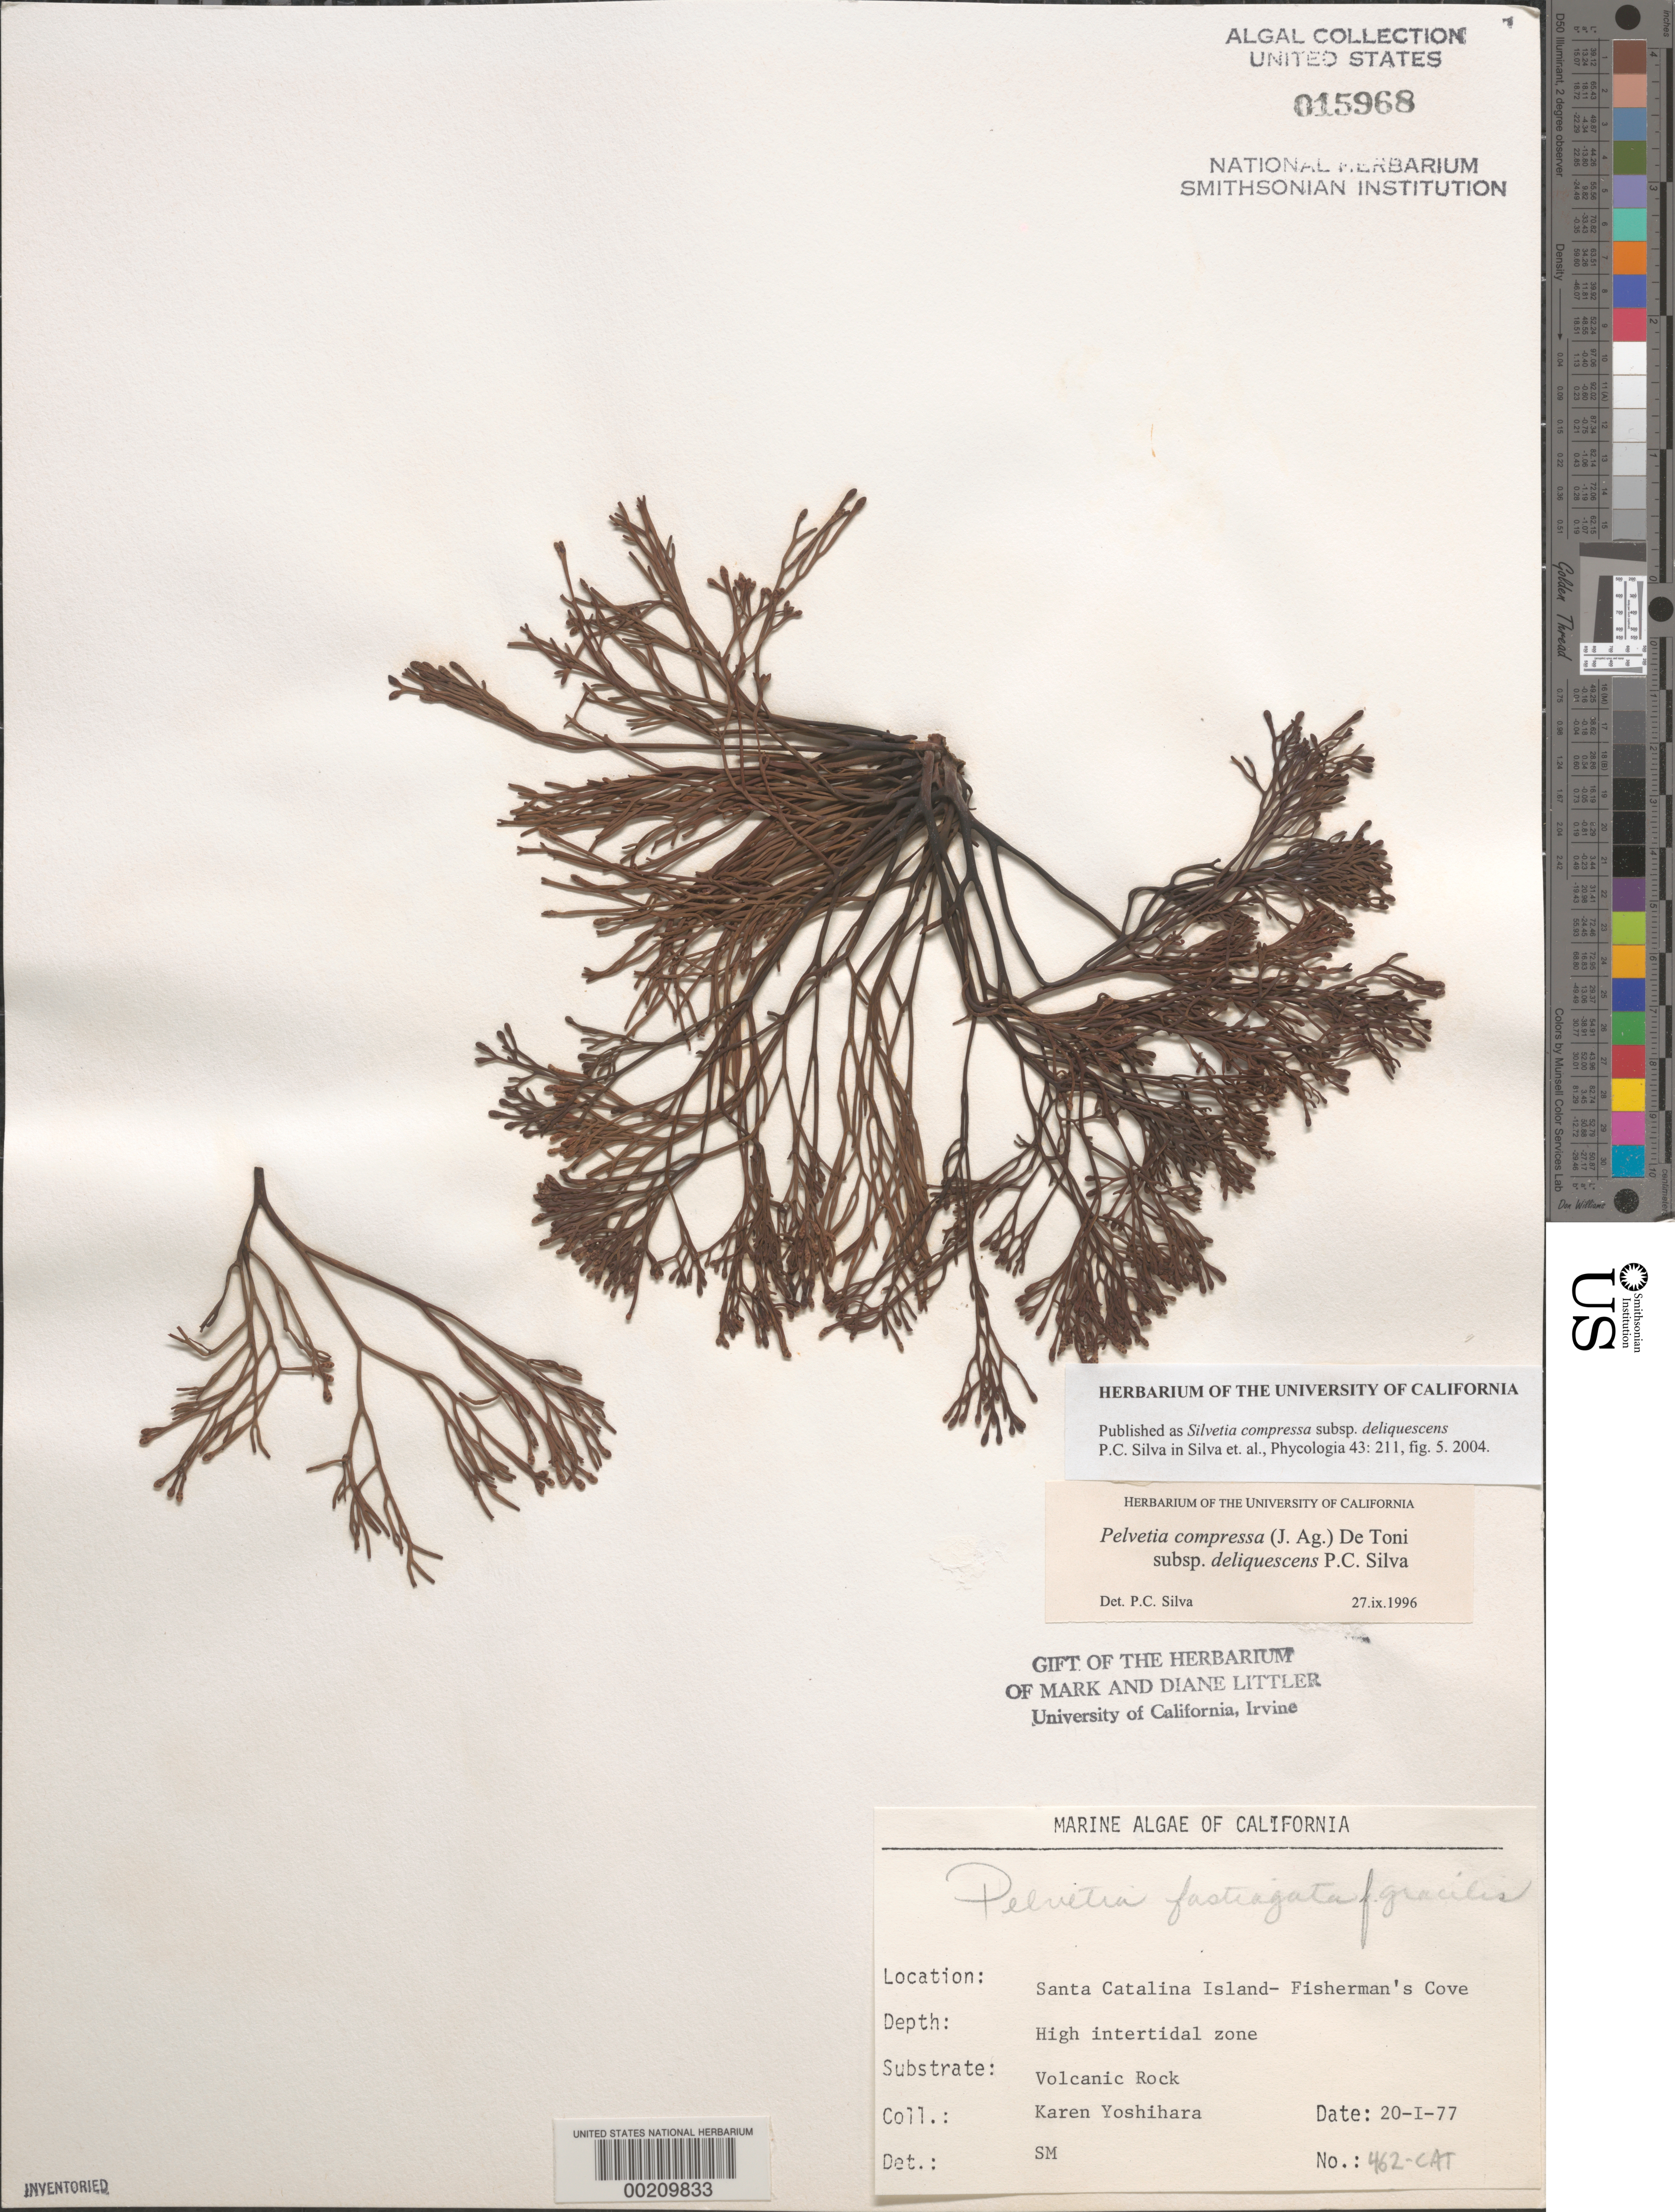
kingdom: Chromista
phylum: Ochrophyta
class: Phaeophyceae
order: Fucales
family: Fucaceae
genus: Silvetia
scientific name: Silvetia compressa subsp. deliquescens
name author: P.C. Silva in P.C. Silva et al.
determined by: Silva, P. C.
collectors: K. Yoshihara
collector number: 462-CAT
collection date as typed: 20 Jan 1977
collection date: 1977-01-20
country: United States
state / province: California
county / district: Los Angeles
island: Santa Catalina Island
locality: Fishermen Cove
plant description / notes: BLM-SOCALBIGHT Rocky Intertidal Survey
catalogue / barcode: US 15968